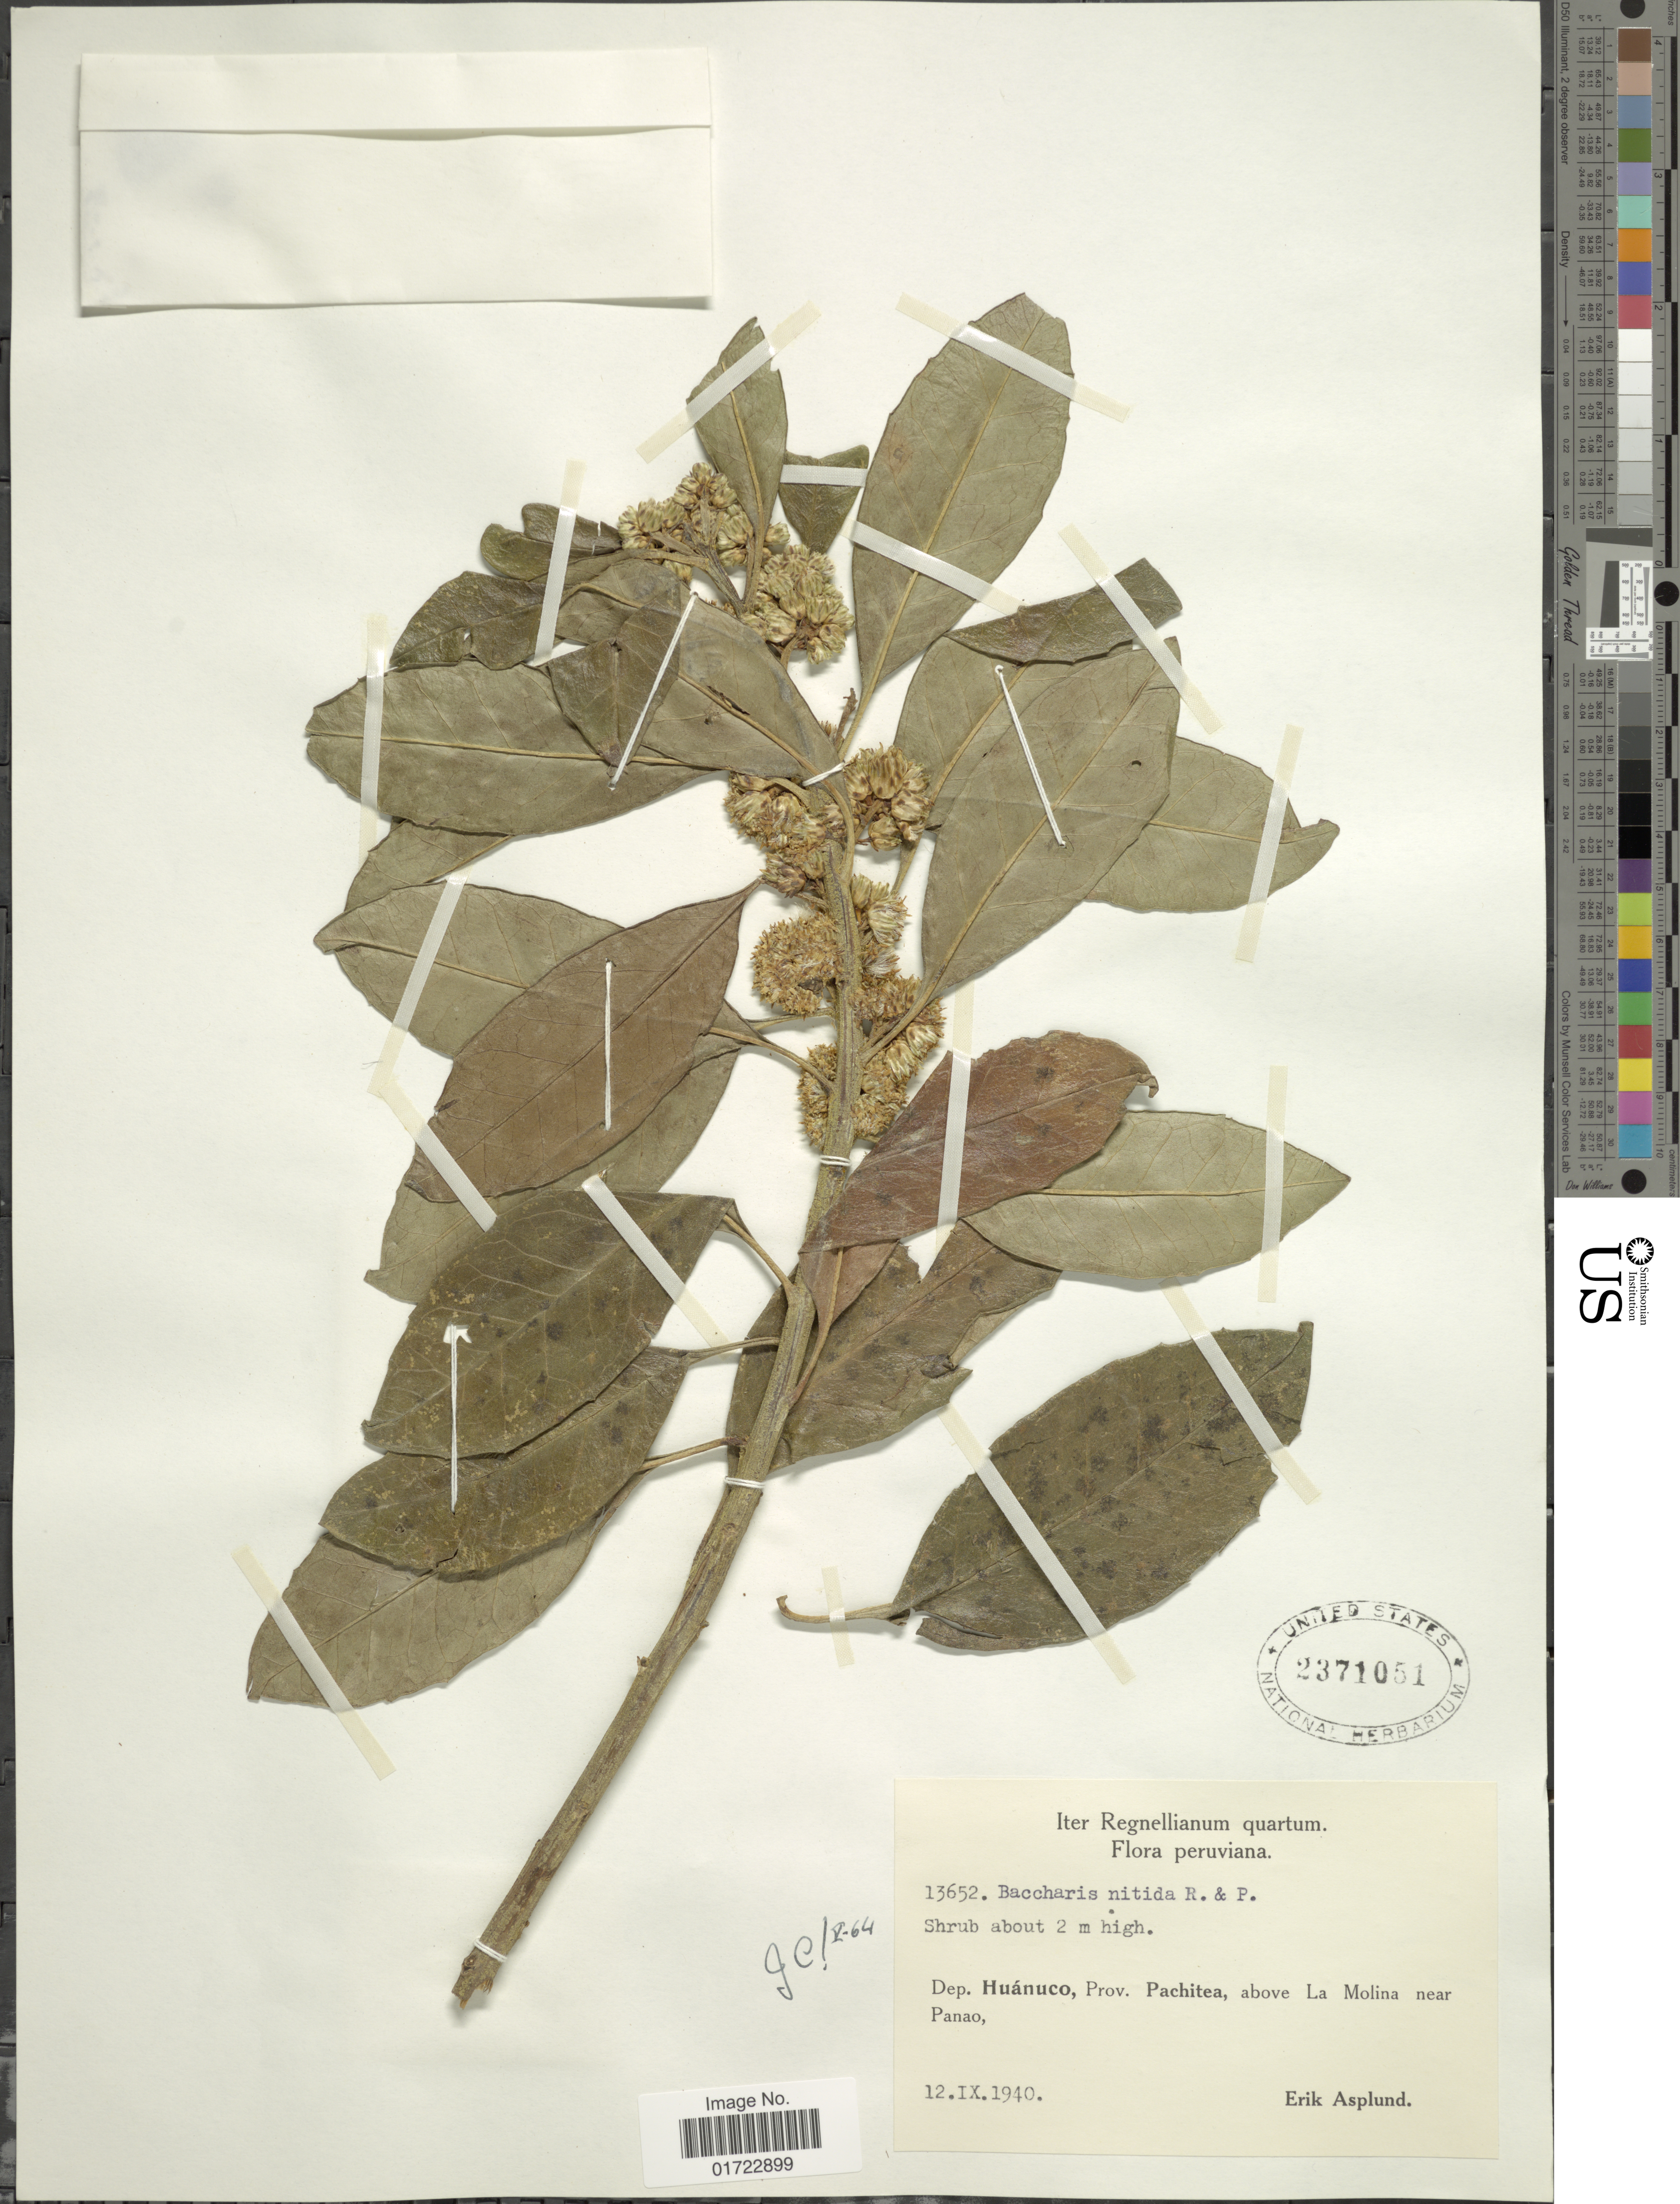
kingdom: Plantae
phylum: Tracheophyta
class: Magnoliopsida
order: Asterales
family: Asteraceae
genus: Baccharis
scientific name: Baccharis nitida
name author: (Ruiz & Pav.) Pers.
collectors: E. Asplund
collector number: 13652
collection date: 1940-09-12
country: Peru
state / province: Huánuco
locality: Prov. Pachitea, above La Molina near Panao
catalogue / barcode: US 2371051